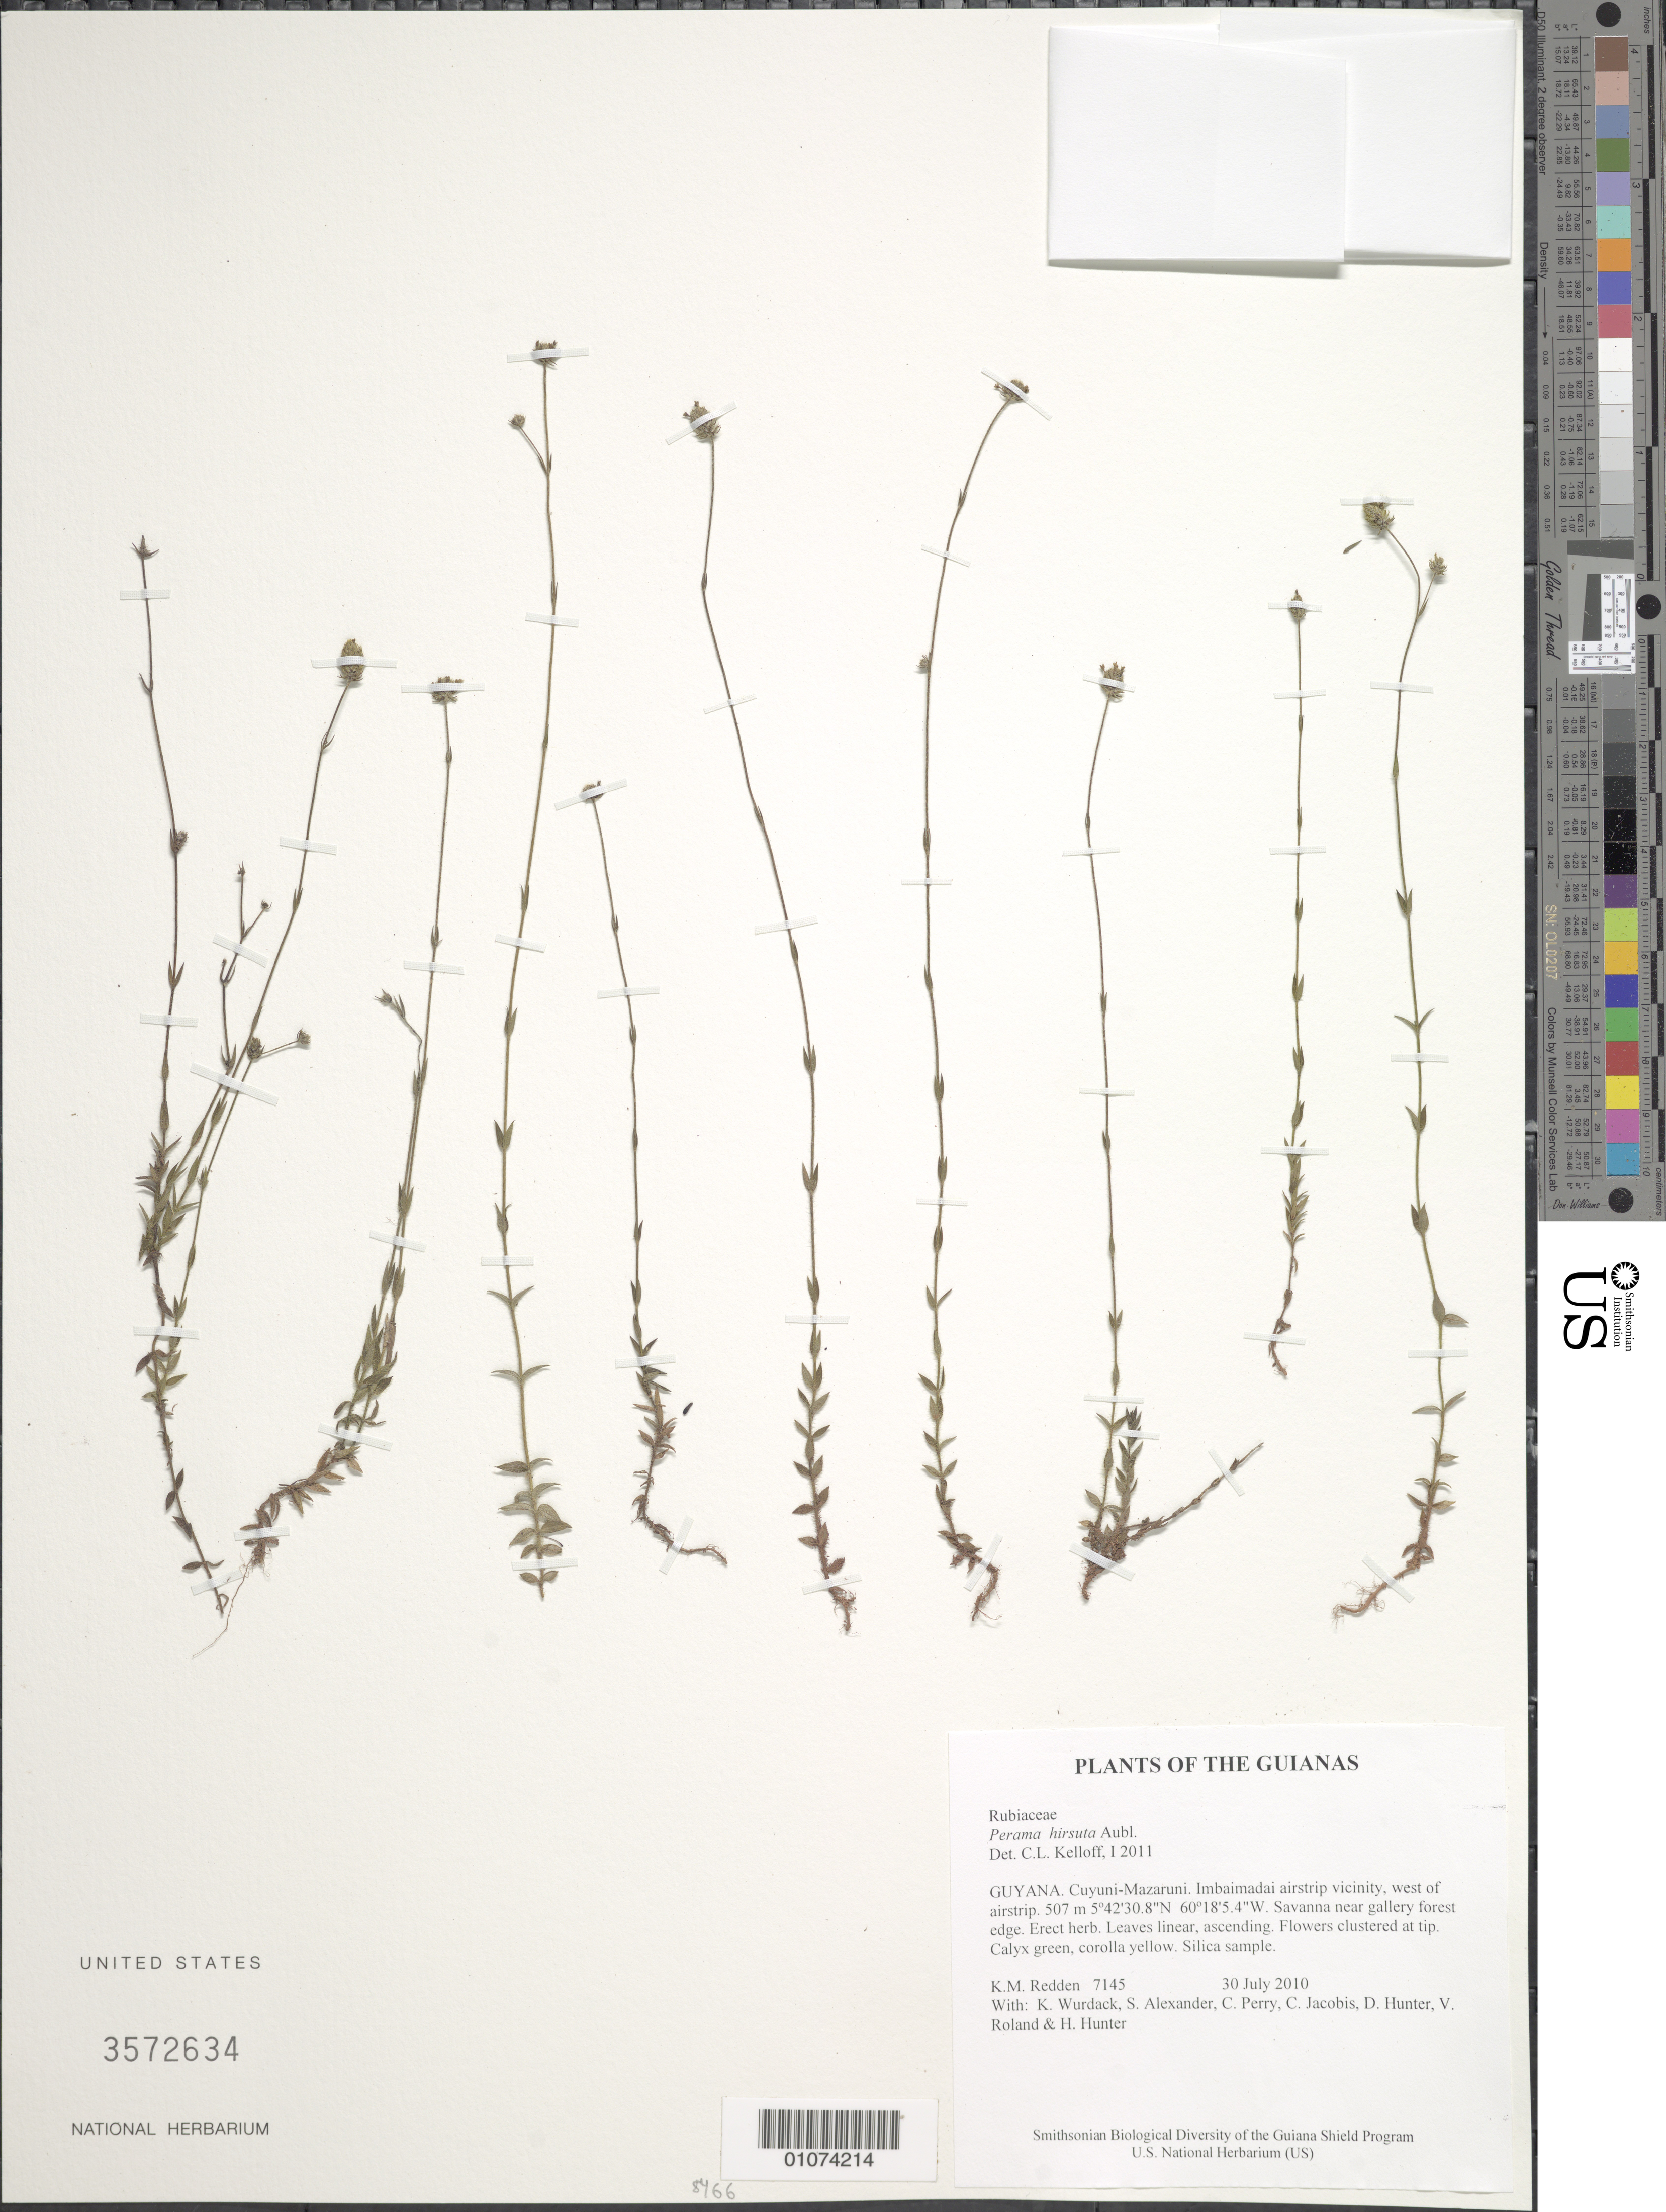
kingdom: Plantae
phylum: Tracheophyta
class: Magnoliopsida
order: Gentianales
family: Rubiaceae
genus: Perama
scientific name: Perama hirsuta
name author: Aubl.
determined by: Kelloff, Carol L., (US), Smithsonian Institution - National Museum of Natural History (UNITED STATES)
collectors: K. M. Redden, K. Wurdack, S. N. Alexander, C. Perry, C. Jacobis, D. Hunter, V. Roland & H. Hunter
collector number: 7145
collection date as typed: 30 July 2010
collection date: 2010-07-30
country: Guyana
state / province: Cuyuni-Mazaruni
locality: Imbaimadai airstrip vicinity, west of airstrip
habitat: Savanna near gallery forest edge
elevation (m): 507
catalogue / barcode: US 3572634